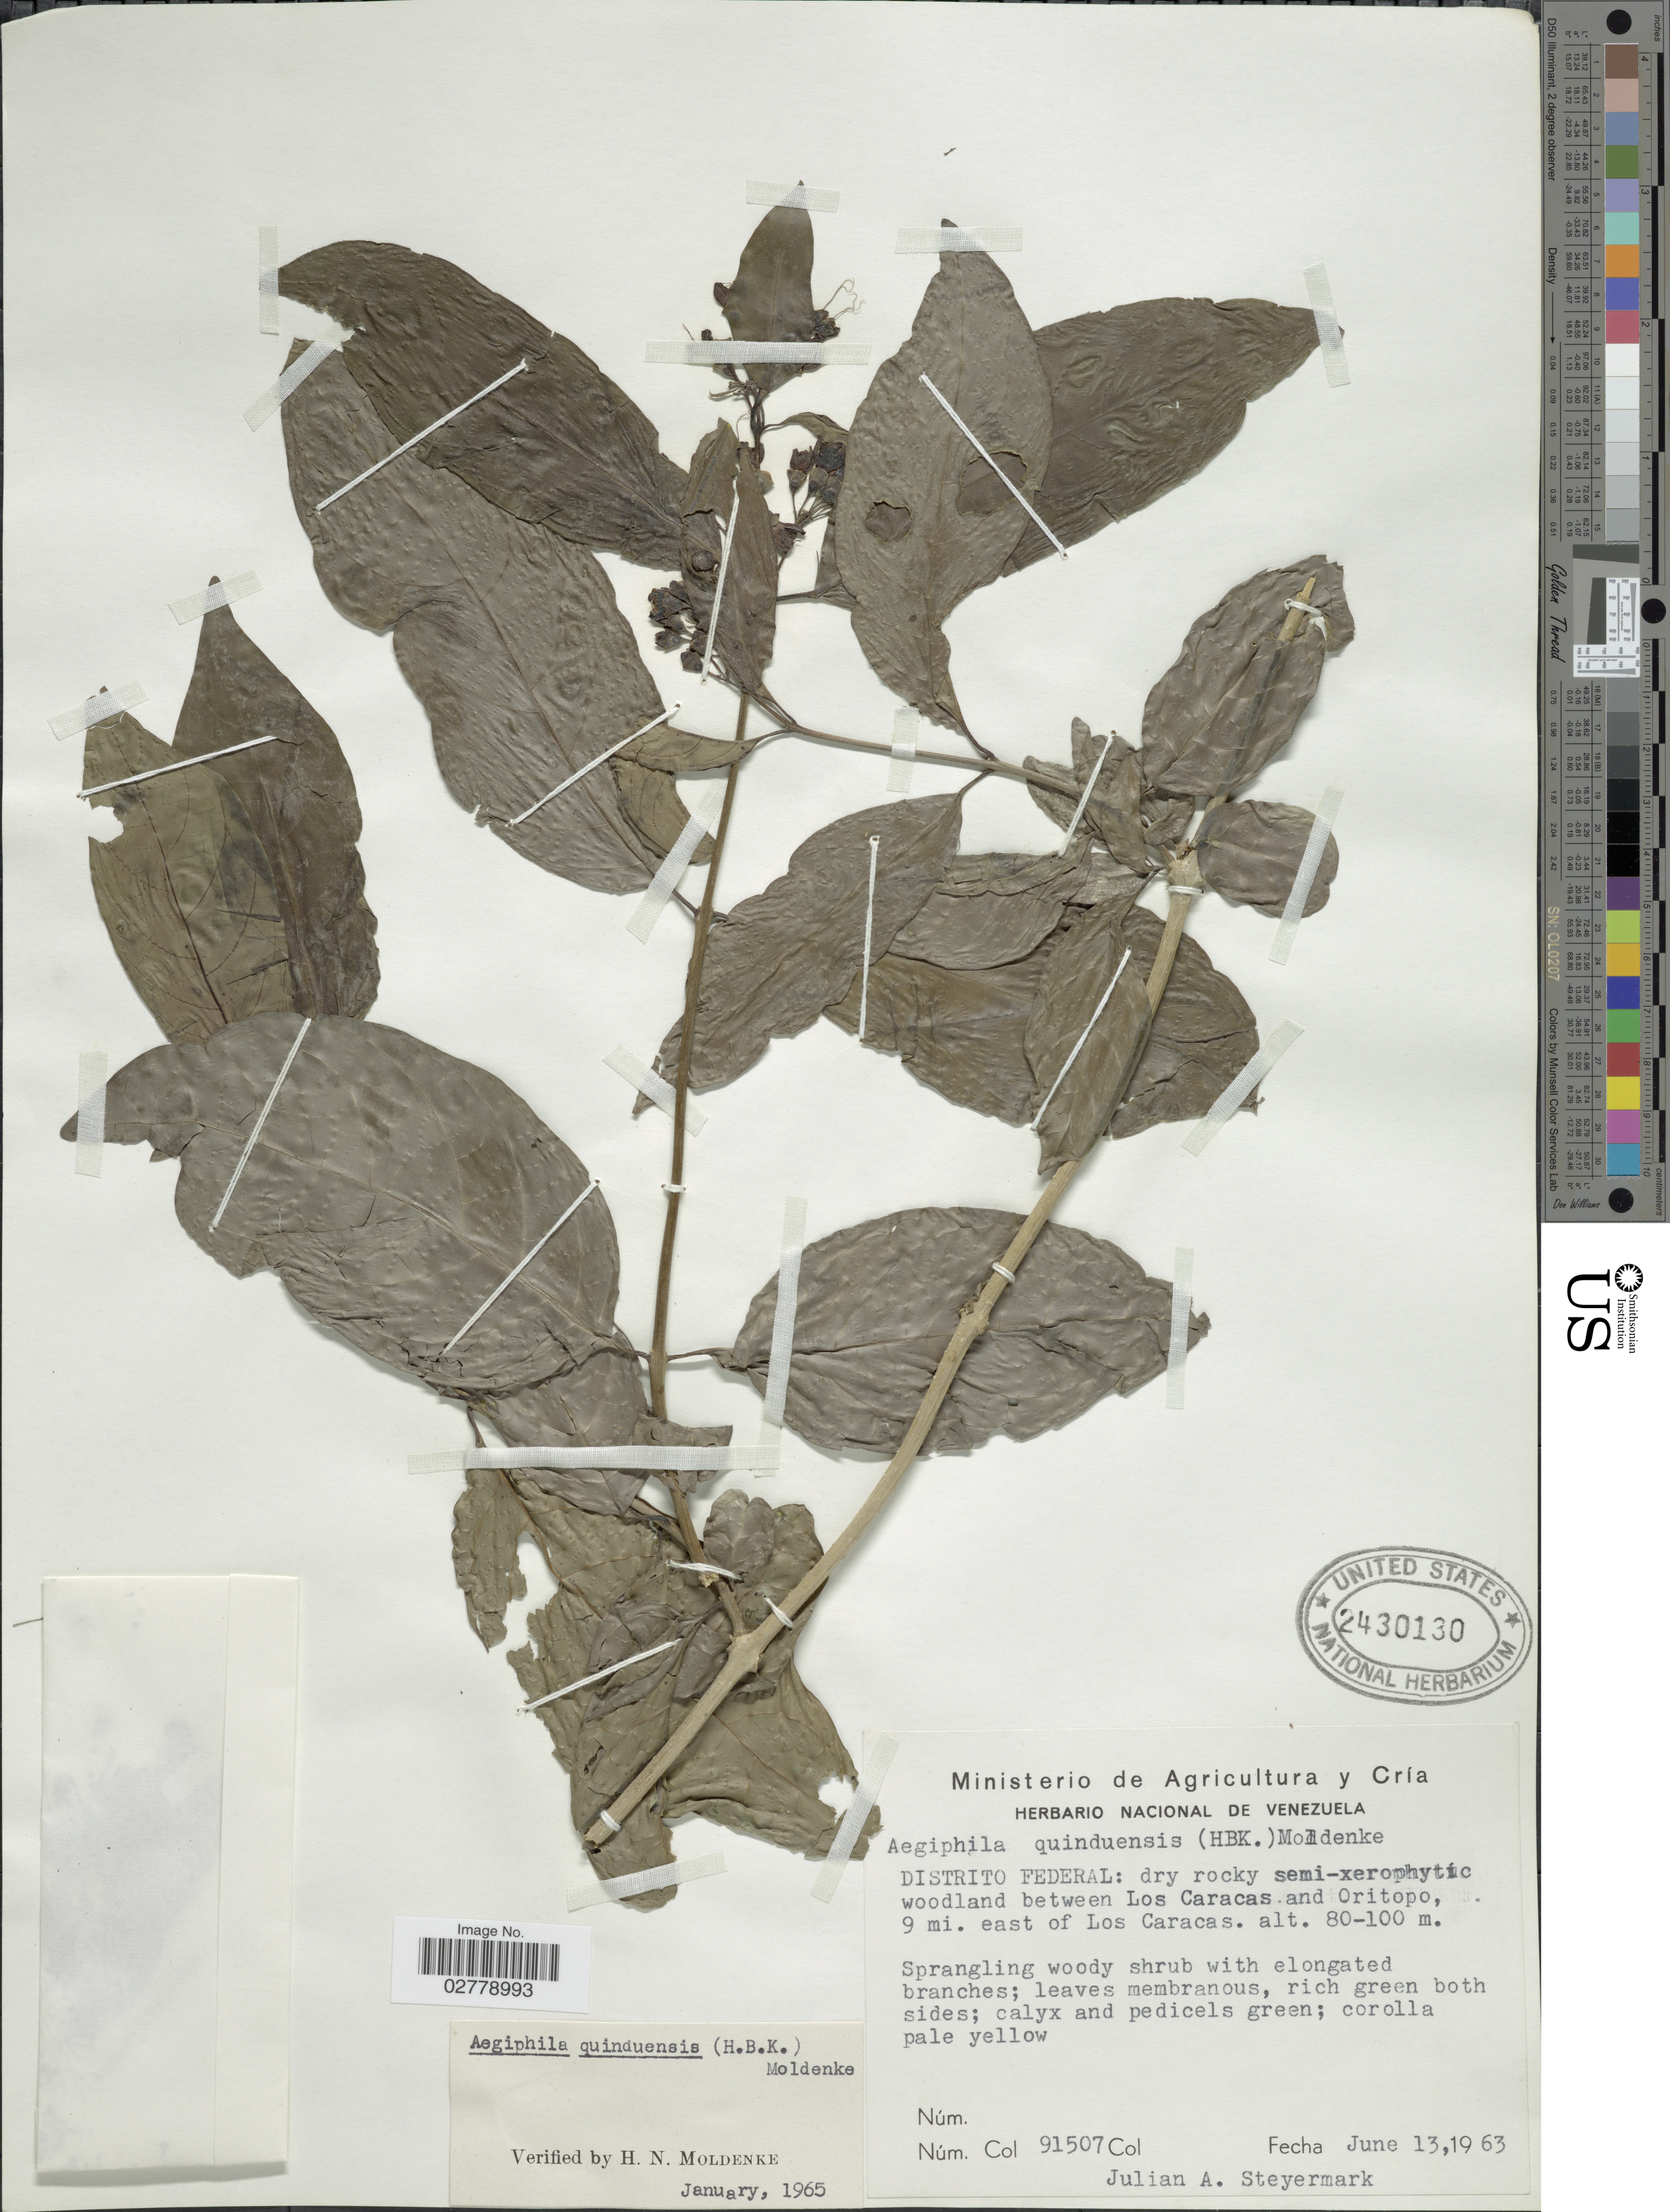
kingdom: Plantae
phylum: Tracheophyta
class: Magnoliopsida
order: Lamiales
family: Lamiaceae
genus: Aegiphila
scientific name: Aegiphila quinduensis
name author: (Kunth) Moldenke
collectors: J. Steyermark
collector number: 91507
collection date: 1963-06-13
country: Venezuela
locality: Distrito Federal: dry rocky semi-xerophytic woodland between Los Caracas and Oritopo, 9 mi. east of Los Caracas.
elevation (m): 80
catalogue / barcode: US 2430130